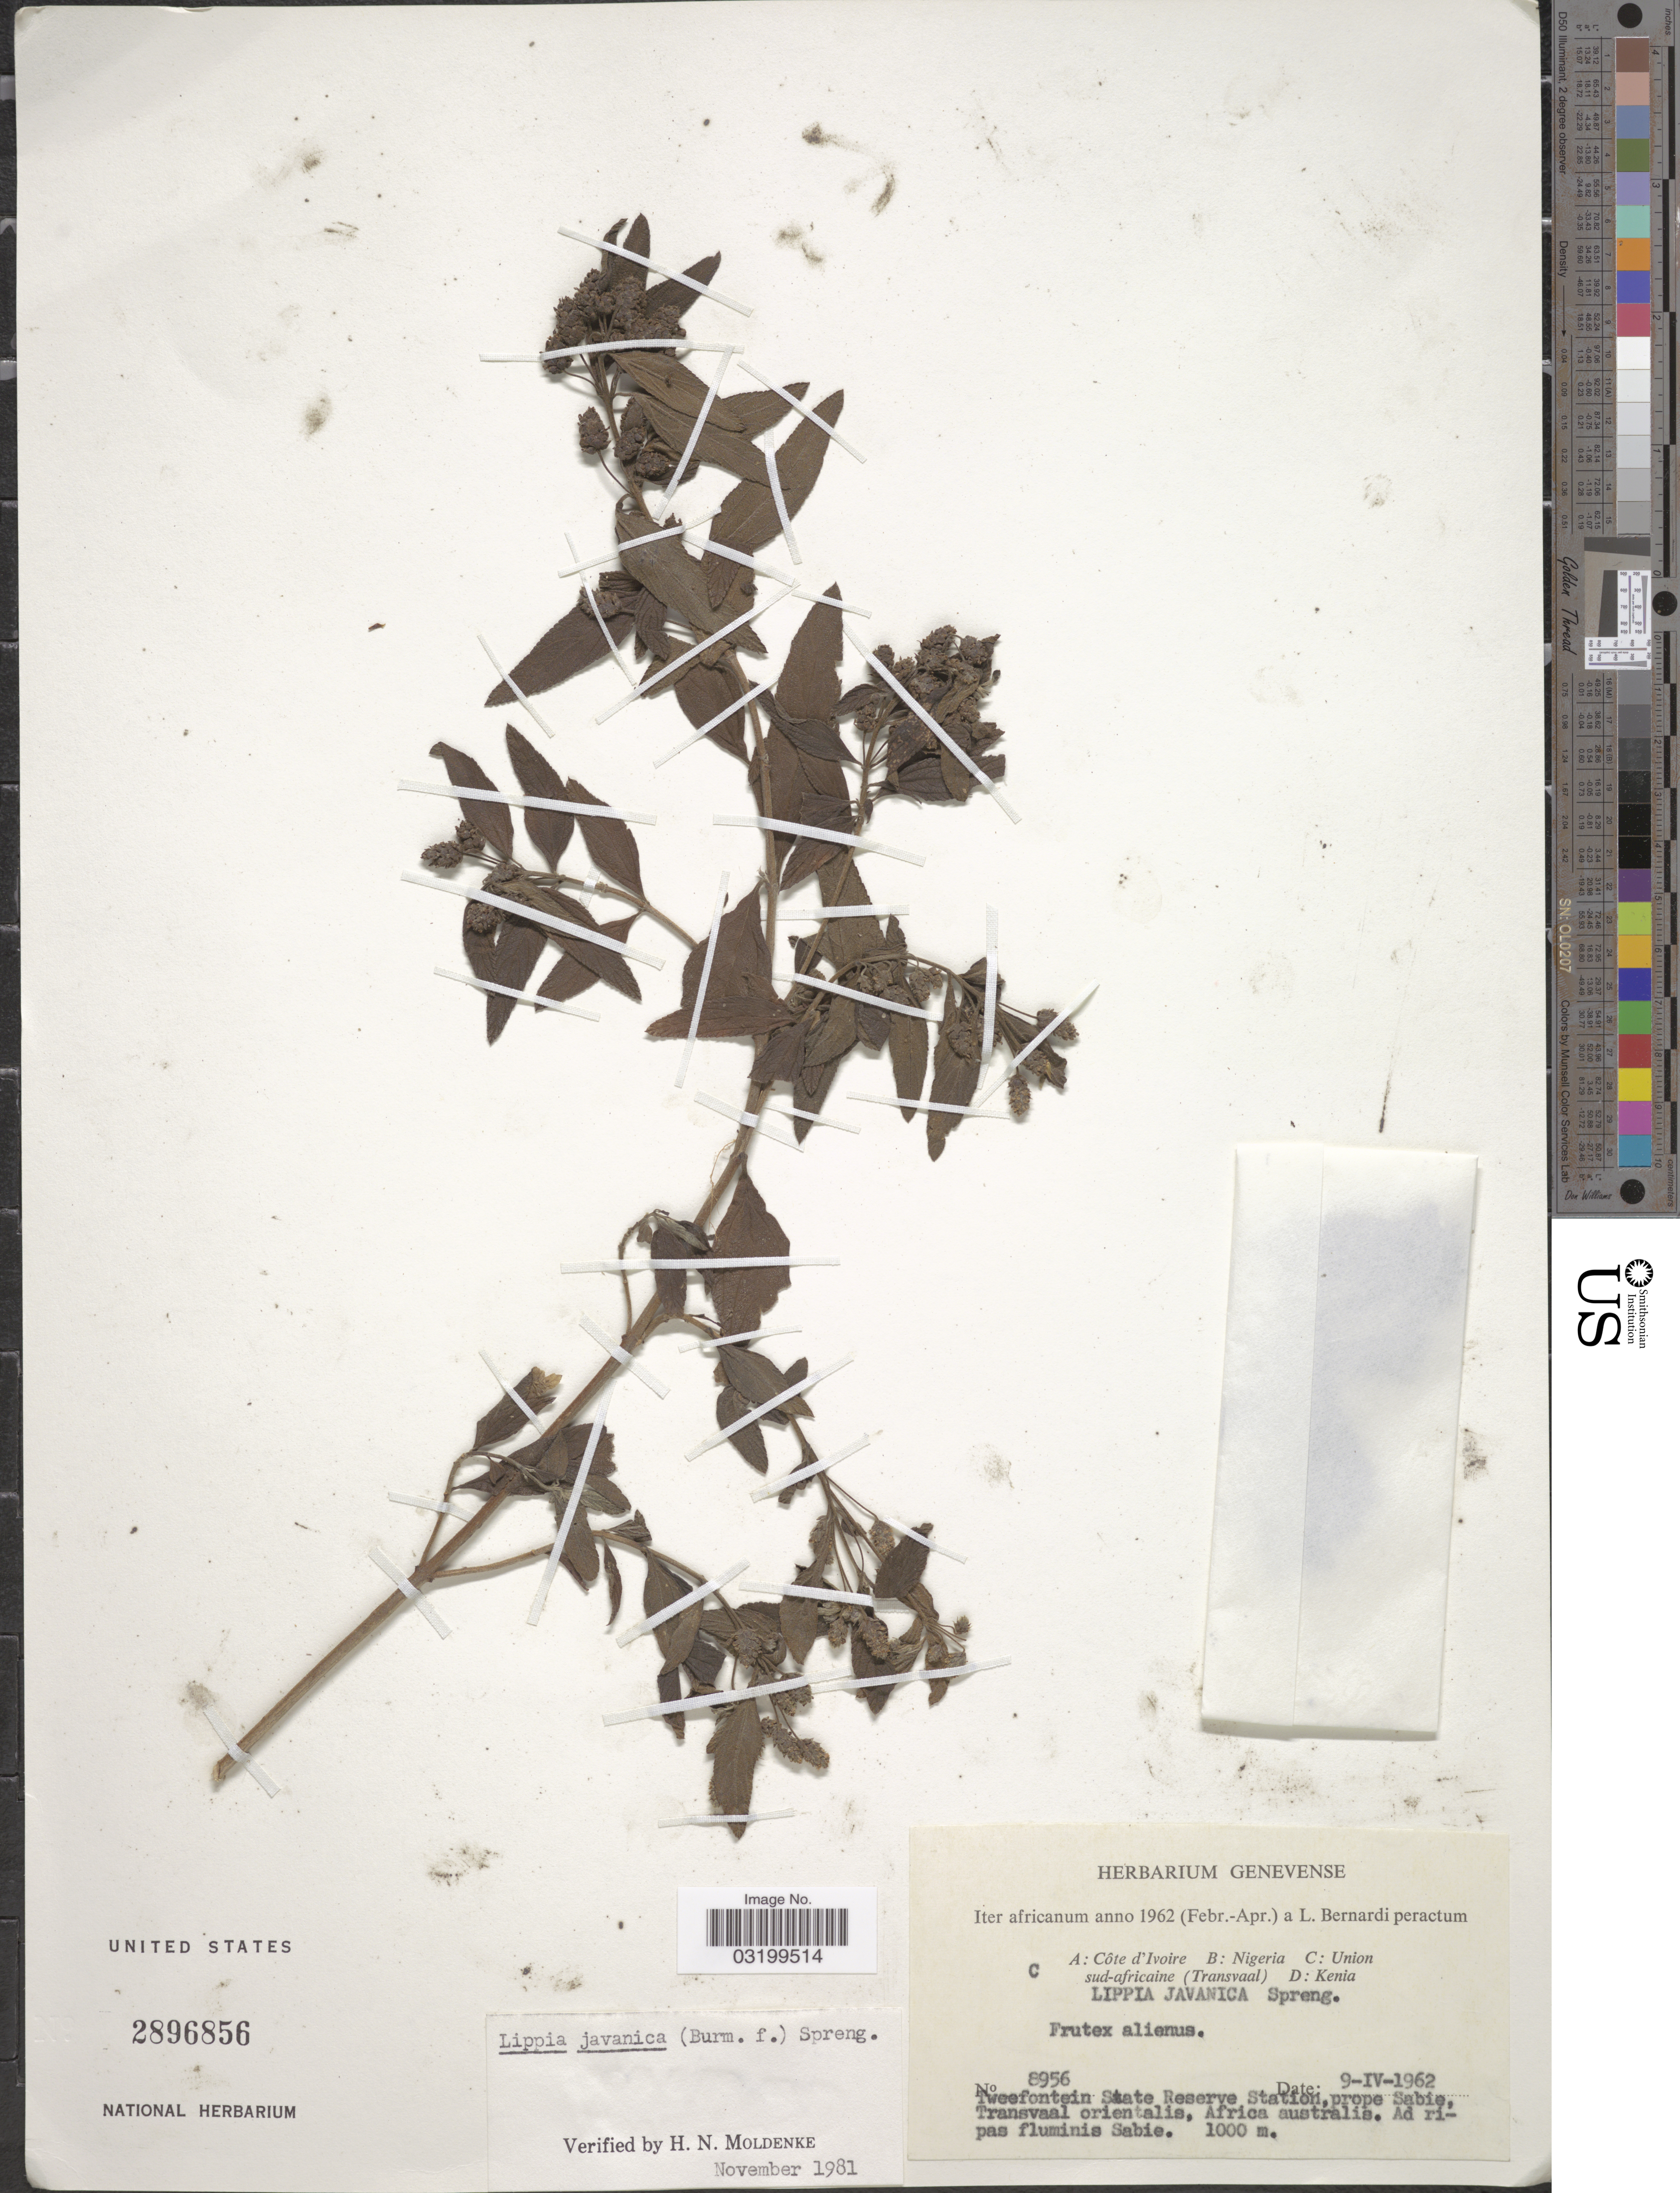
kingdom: Plantae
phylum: Tracheophyta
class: Magnoliopsida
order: Lamiales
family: Verbenaceae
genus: Lippia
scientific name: Lippia javanica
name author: (Burm. f.) Spreng.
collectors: L. Bernardi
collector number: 8956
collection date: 1962-04-09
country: South Africa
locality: Union sud-africaine (Transvaal). Tweefontein State Reserve Station, prope Sabie, Transvaal orientalis, Africa australis. Ad ripas fluminis Sabie.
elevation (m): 1000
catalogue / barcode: US 2896856